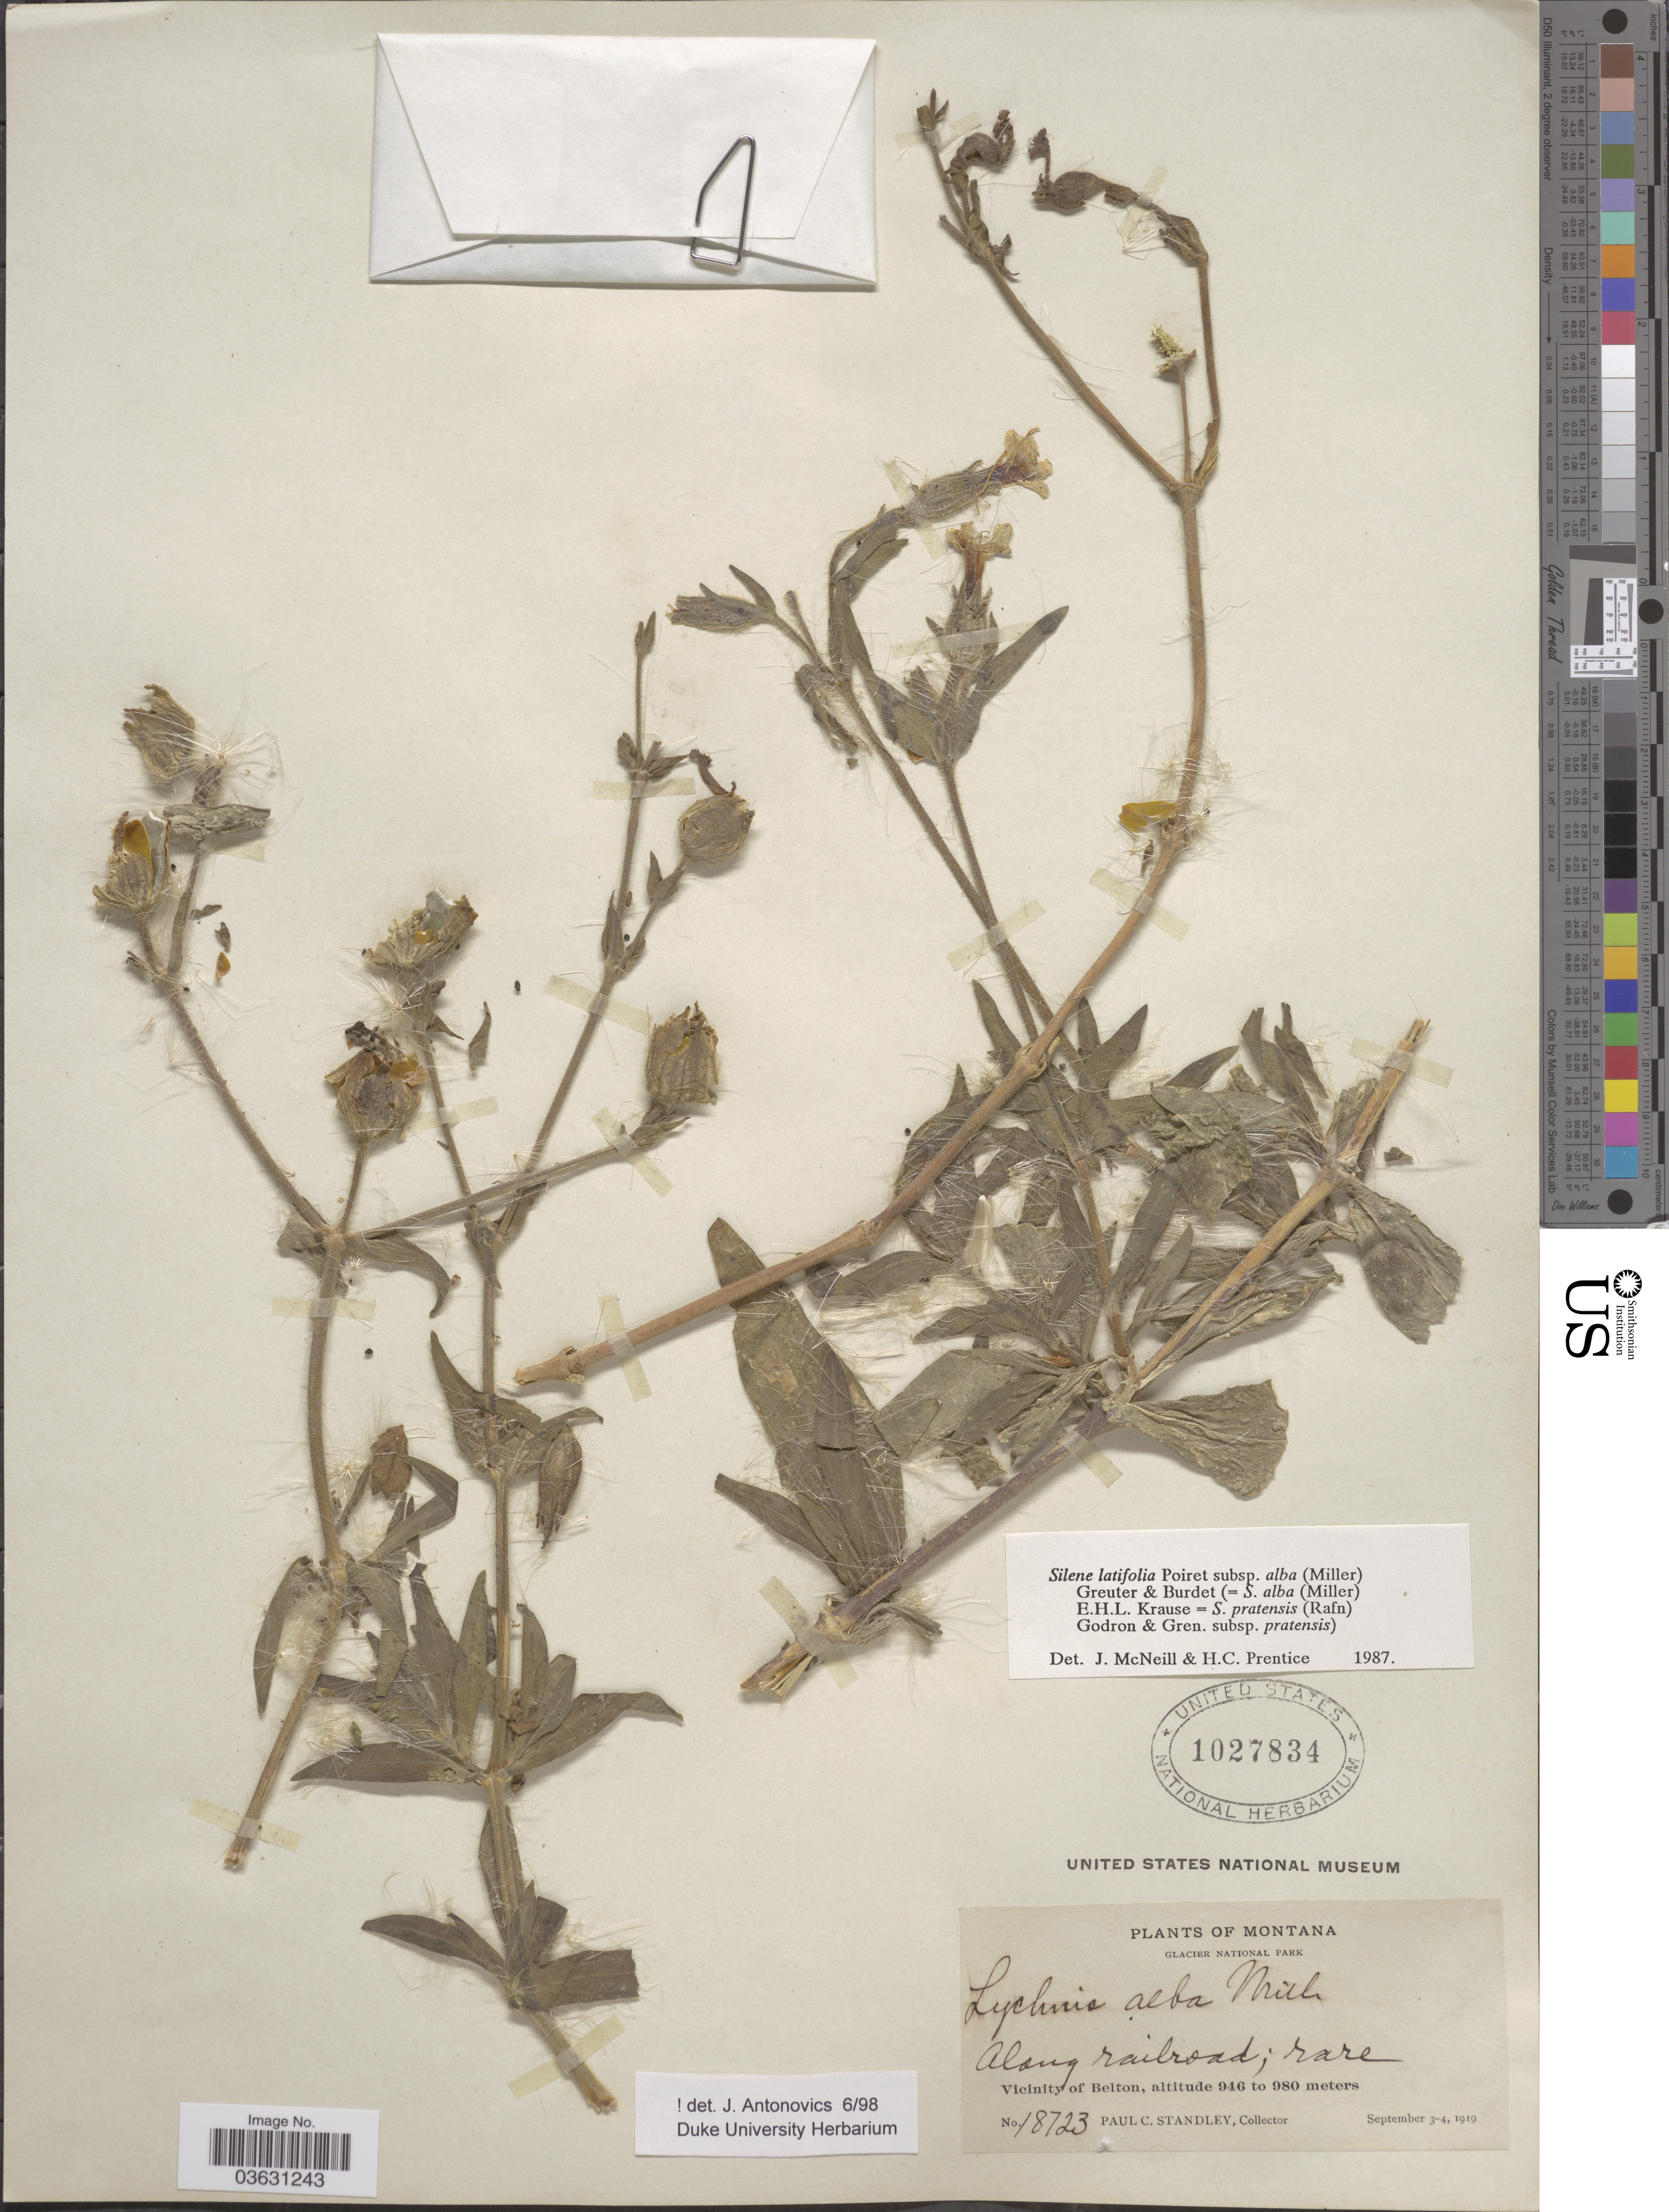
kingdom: Plantae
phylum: Tracheophyta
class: Magnoliopsida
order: Caryophyllales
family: Caryophyllaceae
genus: Silene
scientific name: Silene latifolia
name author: Poir.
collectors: P. C. Standley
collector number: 18723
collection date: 1919-09-03/1919-09-04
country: United States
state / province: Montana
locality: Glacier National Park. Vicinity of Belton.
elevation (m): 946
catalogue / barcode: US 1027834